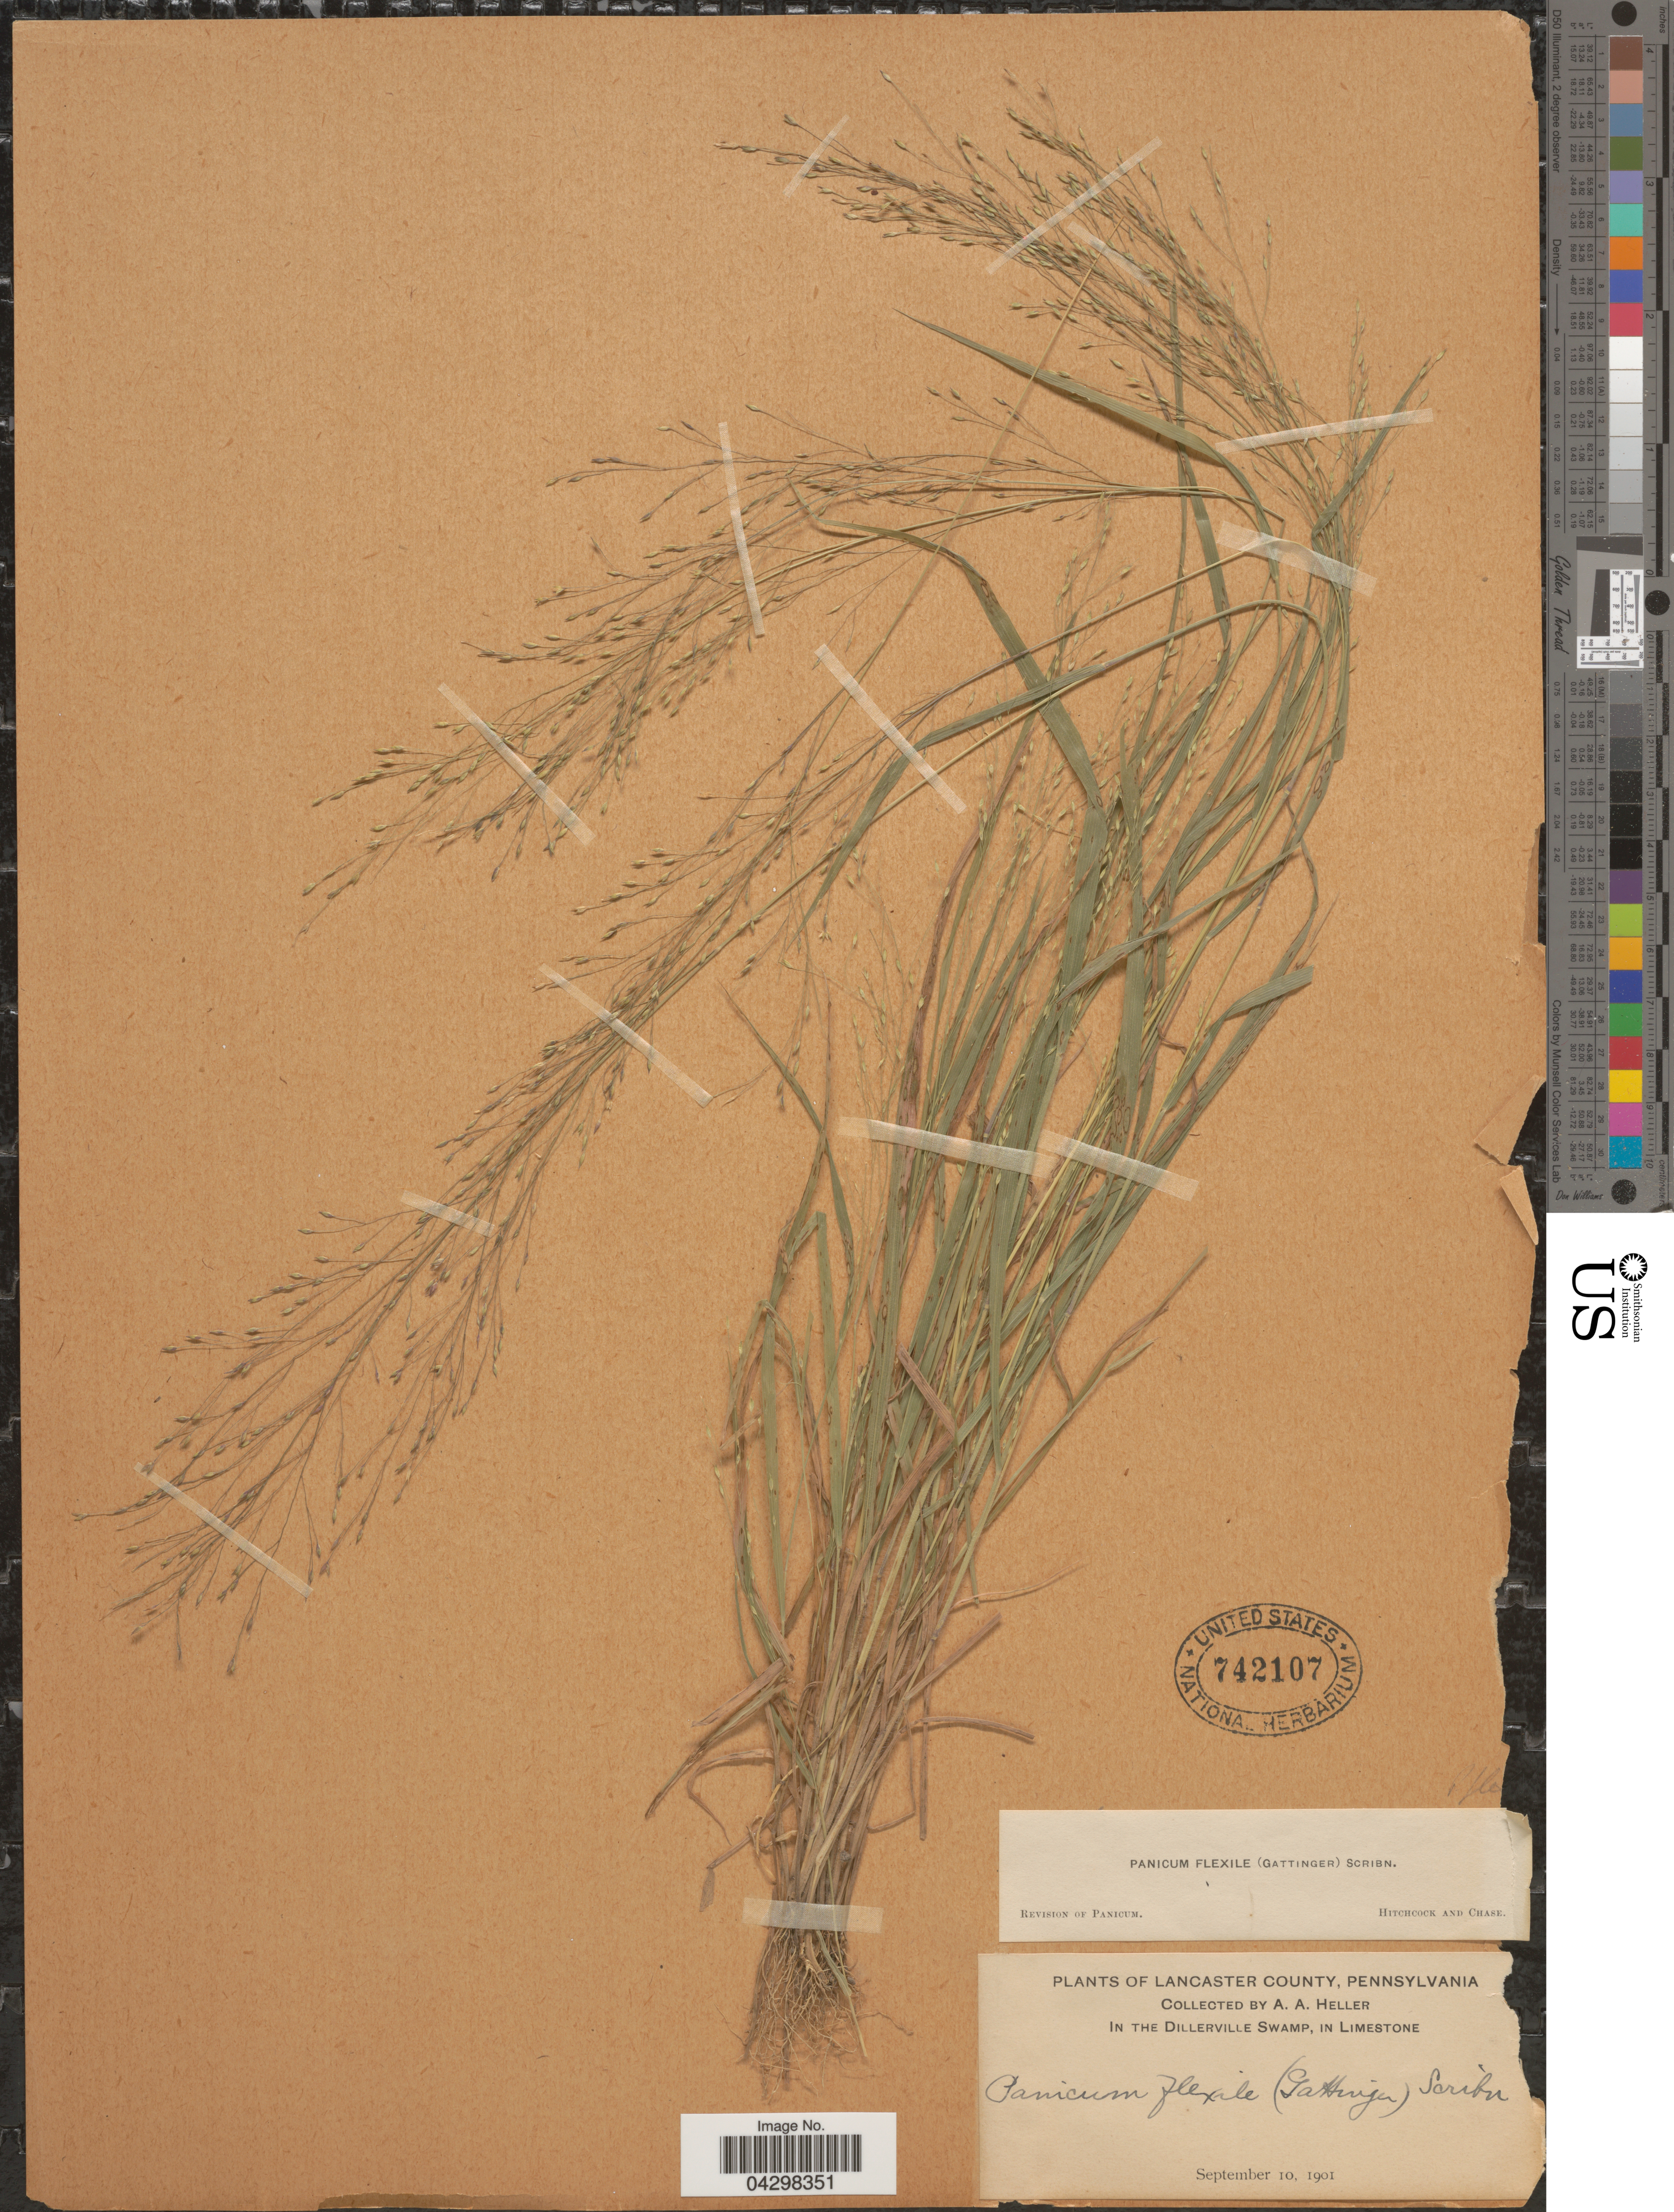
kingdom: Plantae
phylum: Tracheophyta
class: Liliopsida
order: Poales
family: Poaceae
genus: Panicum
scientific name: Panicum flexile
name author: (Gatt.) Scribn.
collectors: A. A. Heller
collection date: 1901-09-10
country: United States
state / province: Pennsylvania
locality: Lancaster County. In the Dillerville Swamp, in Limestone.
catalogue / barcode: US 742107